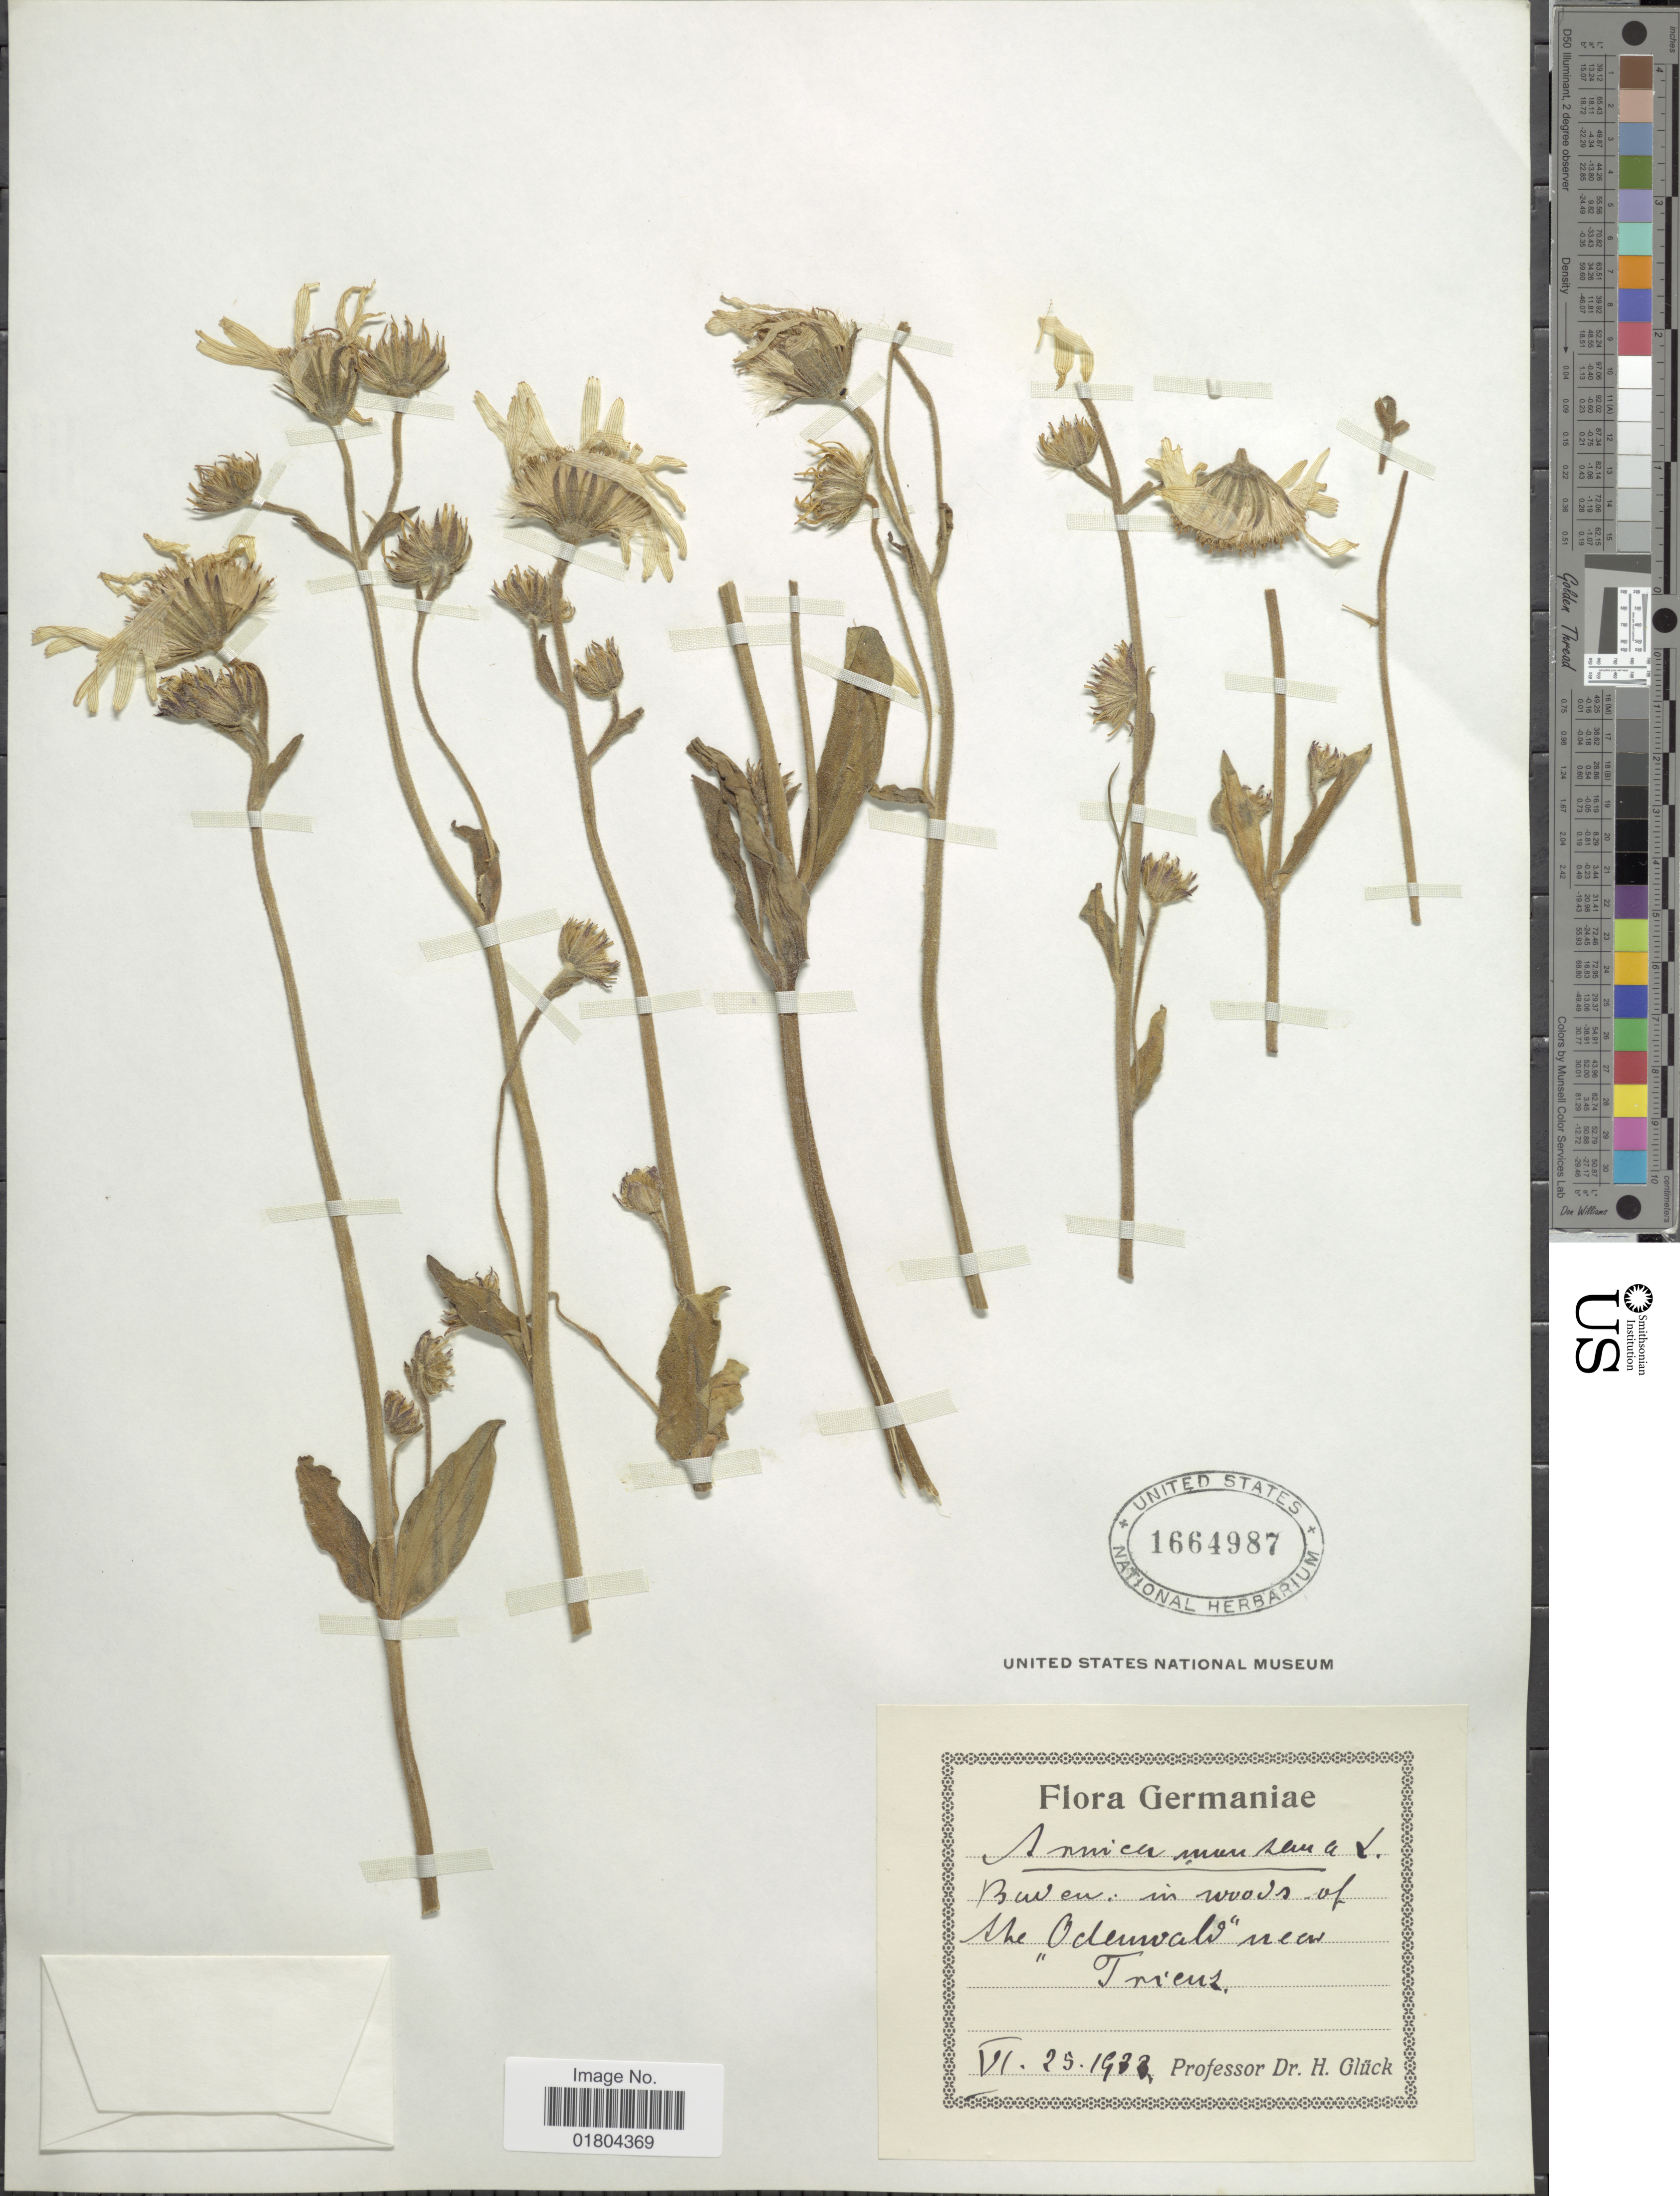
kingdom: Plantae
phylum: Tracheophyta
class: Magnoliopsida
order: Asterales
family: Asteraceae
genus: Arnica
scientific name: Arnica montana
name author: L.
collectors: H. Glück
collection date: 1933-06-25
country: Germany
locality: Baden: in woods of the Odenwald' near Trieuz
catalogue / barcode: US 1664987